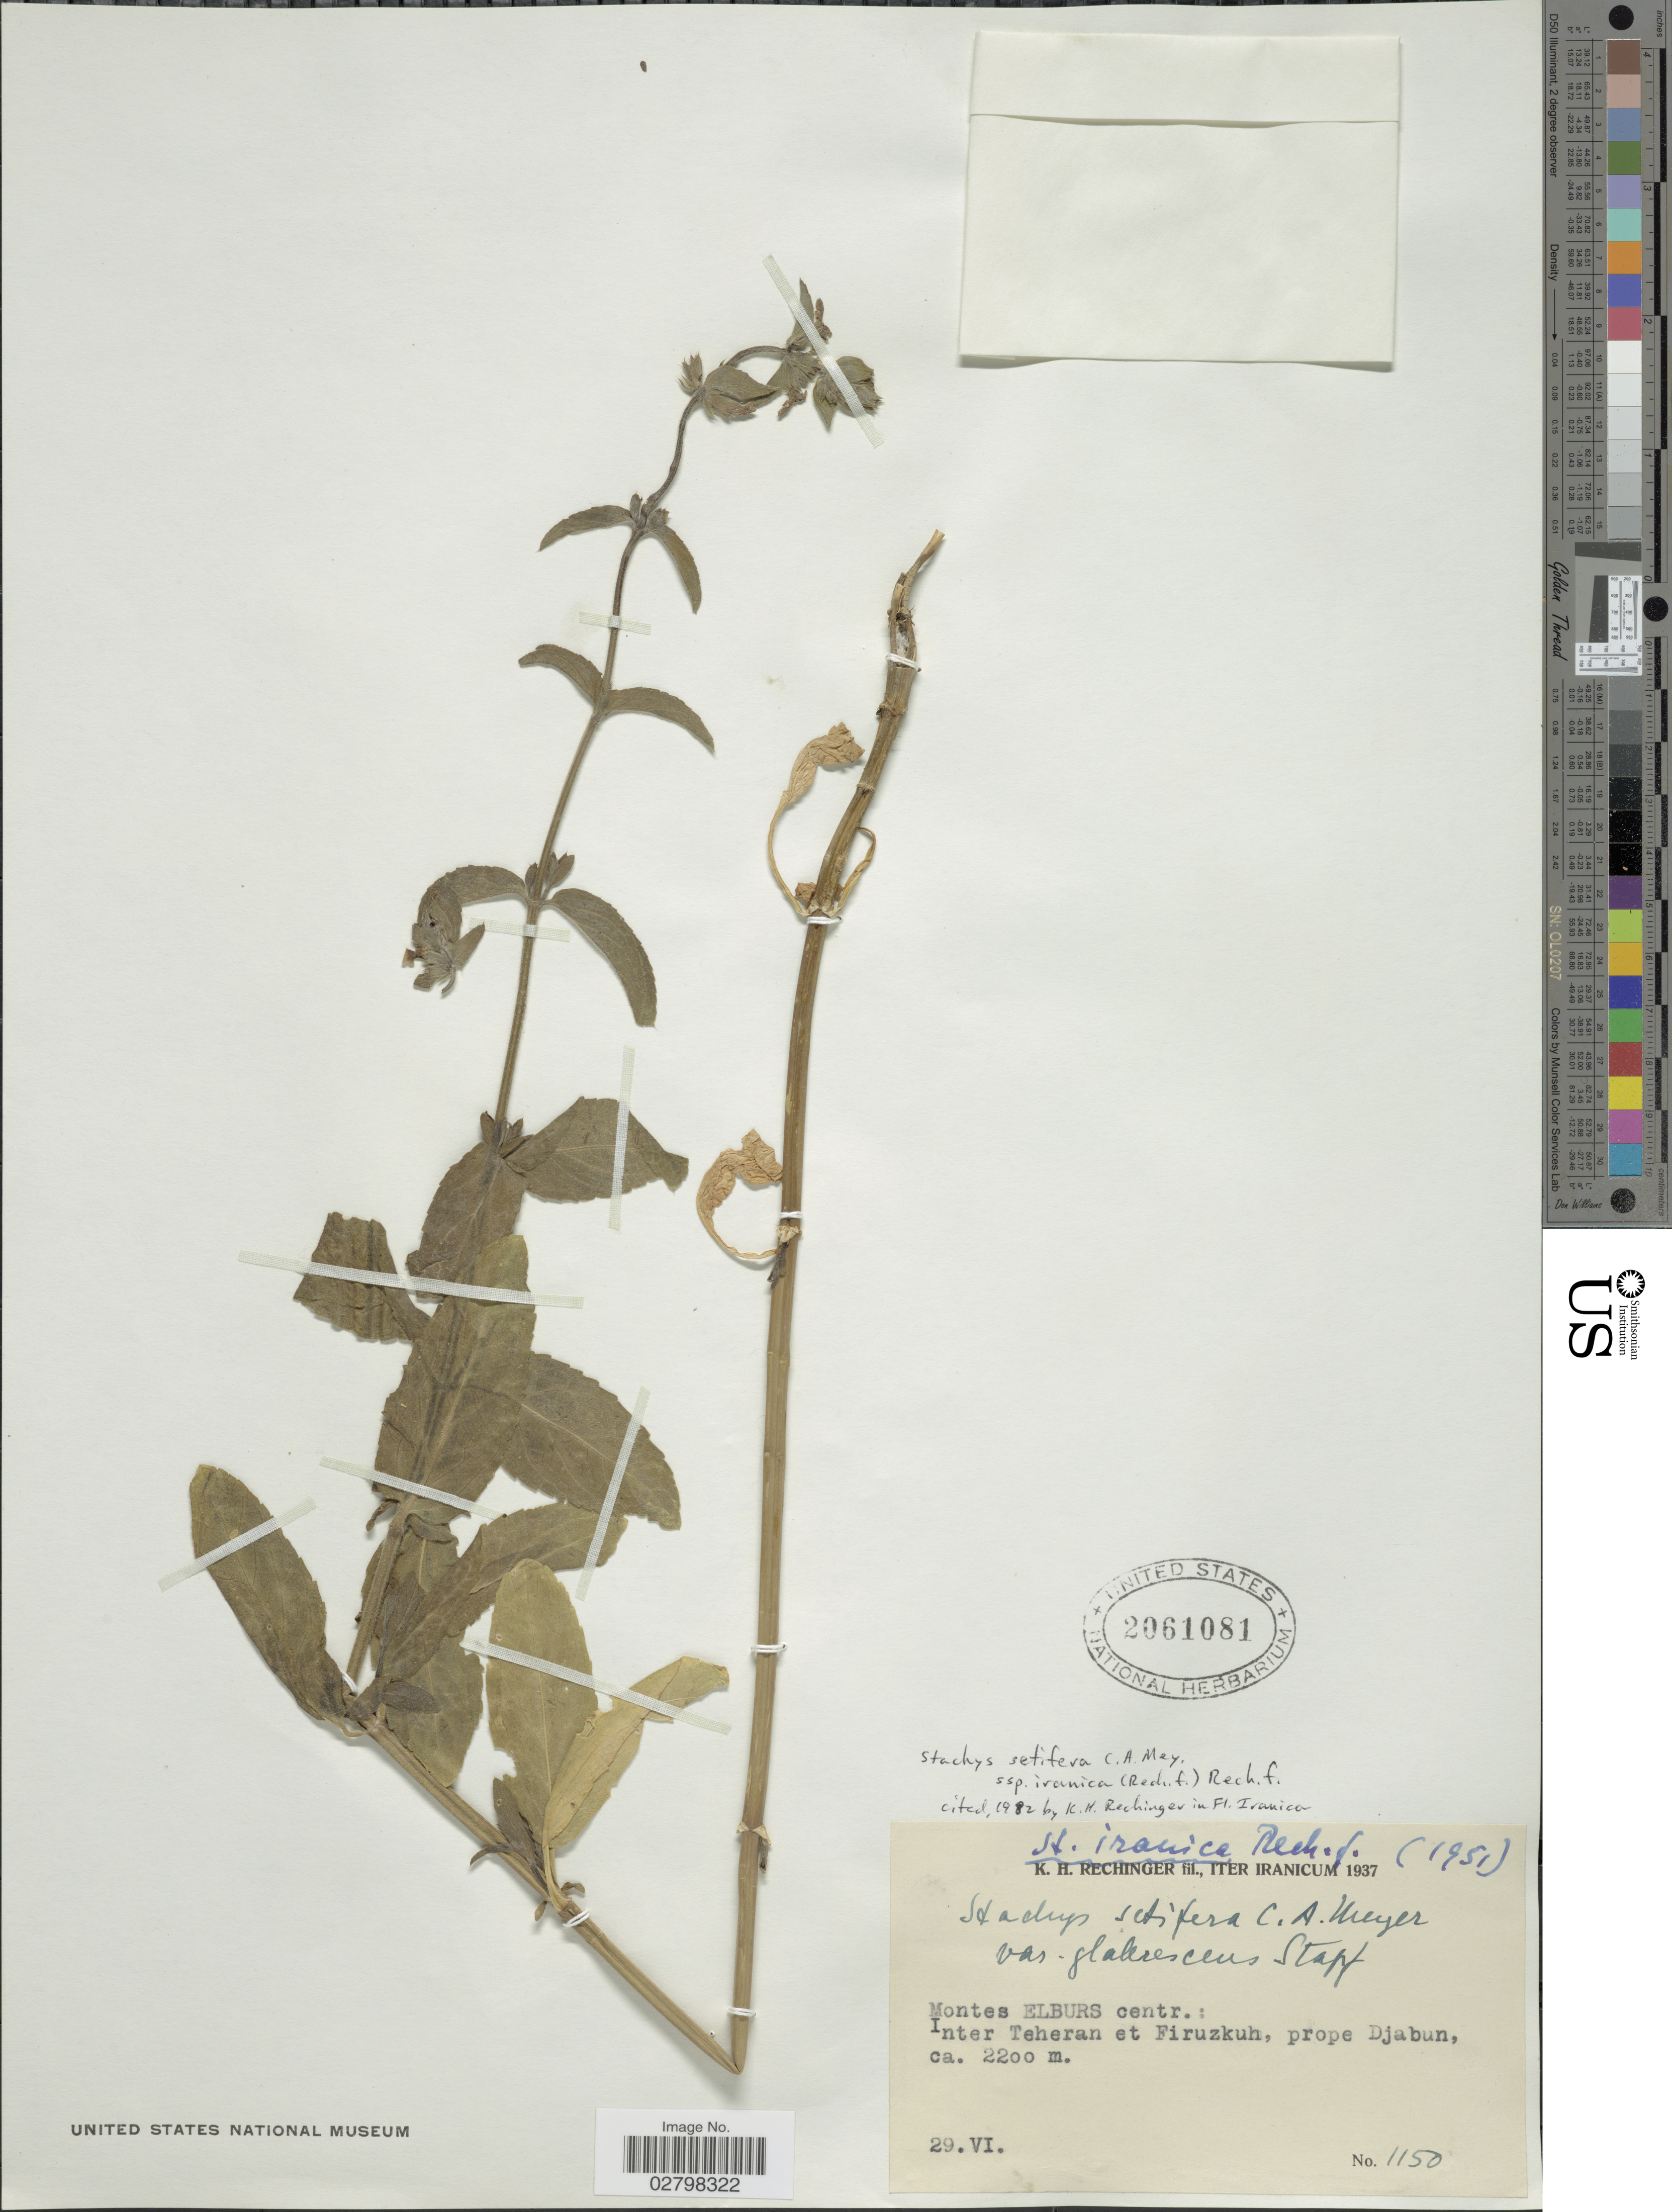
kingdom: Plantae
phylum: Tracheophyta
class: Magnoliopsida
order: Lamiales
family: Lamiaceae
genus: Stachys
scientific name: Stachys setifera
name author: C.A. Mey.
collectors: K. H. Rechinger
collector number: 1150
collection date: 1937-06-29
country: Iran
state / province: Tehran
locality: Iter Iranicum. Montes Elburs centr.: Inter Teheran et Firuzkuh, prope Djabun.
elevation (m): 2200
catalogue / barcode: US 2061081